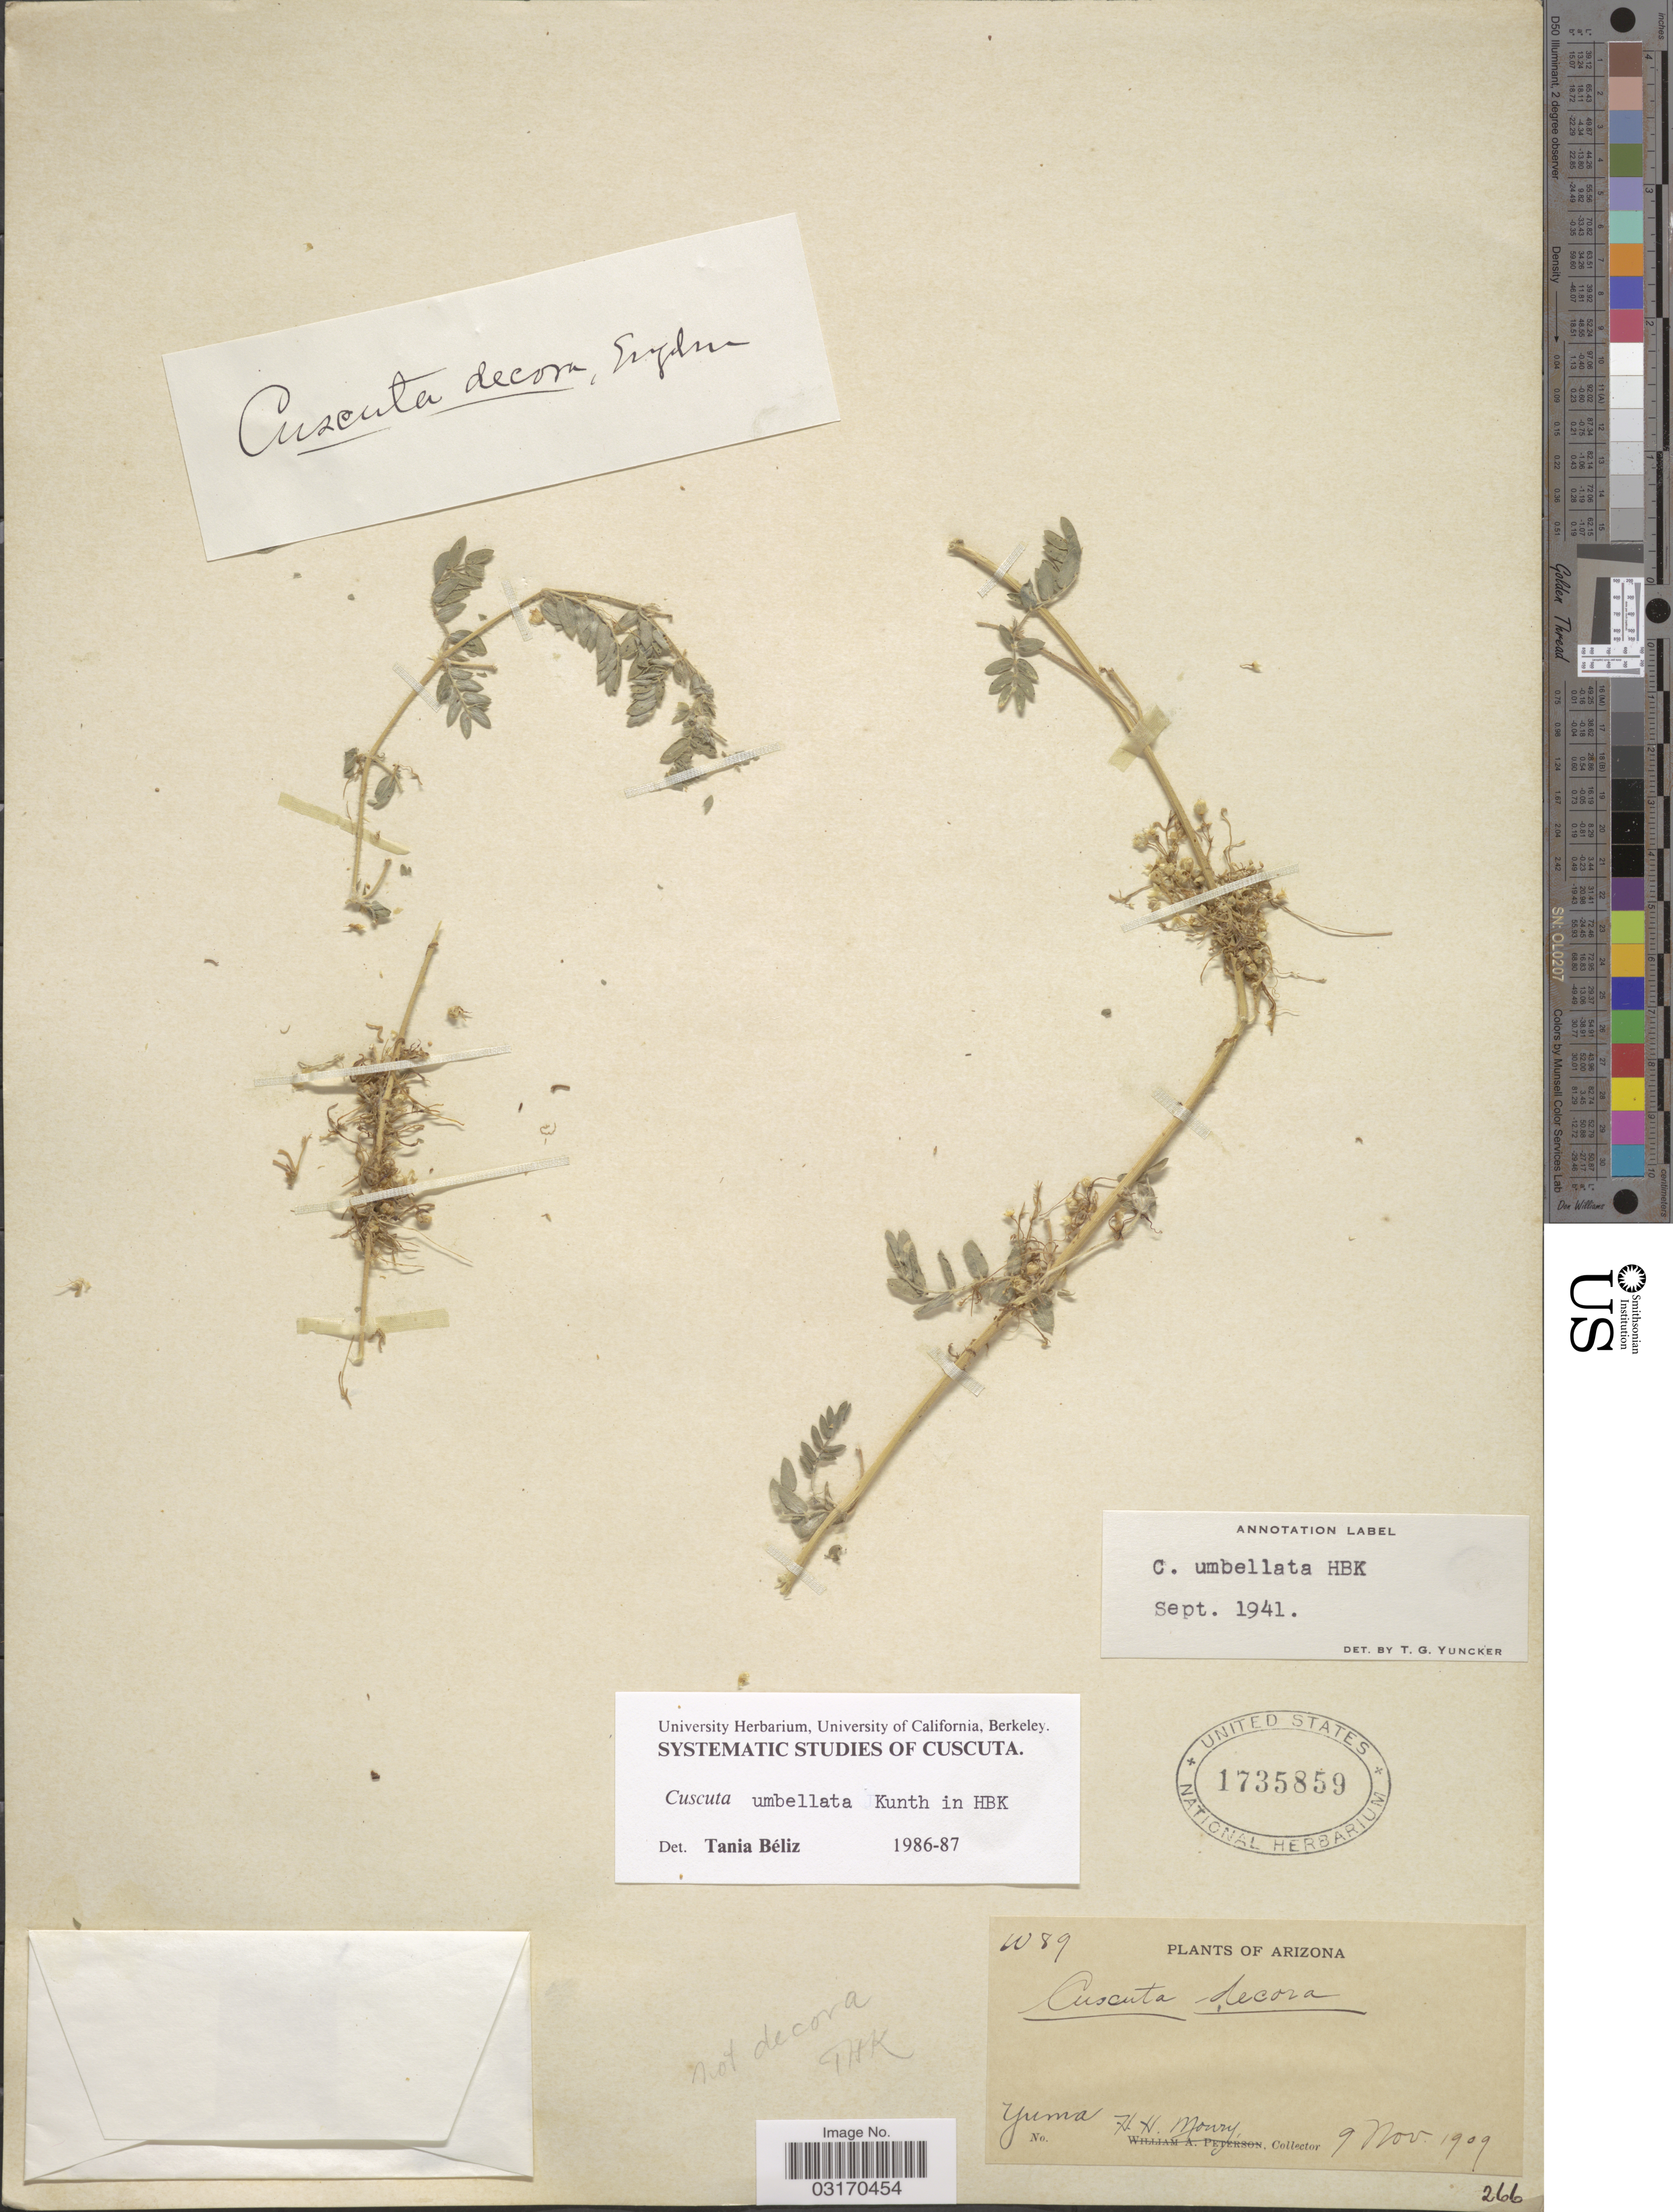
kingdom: Plantae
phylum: Tracheophyta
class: Magnoliopsida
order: Solanales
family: Convolvulaceae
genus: Cuscuta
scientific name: Cuscuta umbellata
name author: Kunth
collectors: H. Moury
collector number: W89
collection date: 1909-11-09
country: United States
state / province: Arizona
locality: Yuma.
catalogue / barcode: US 1735859